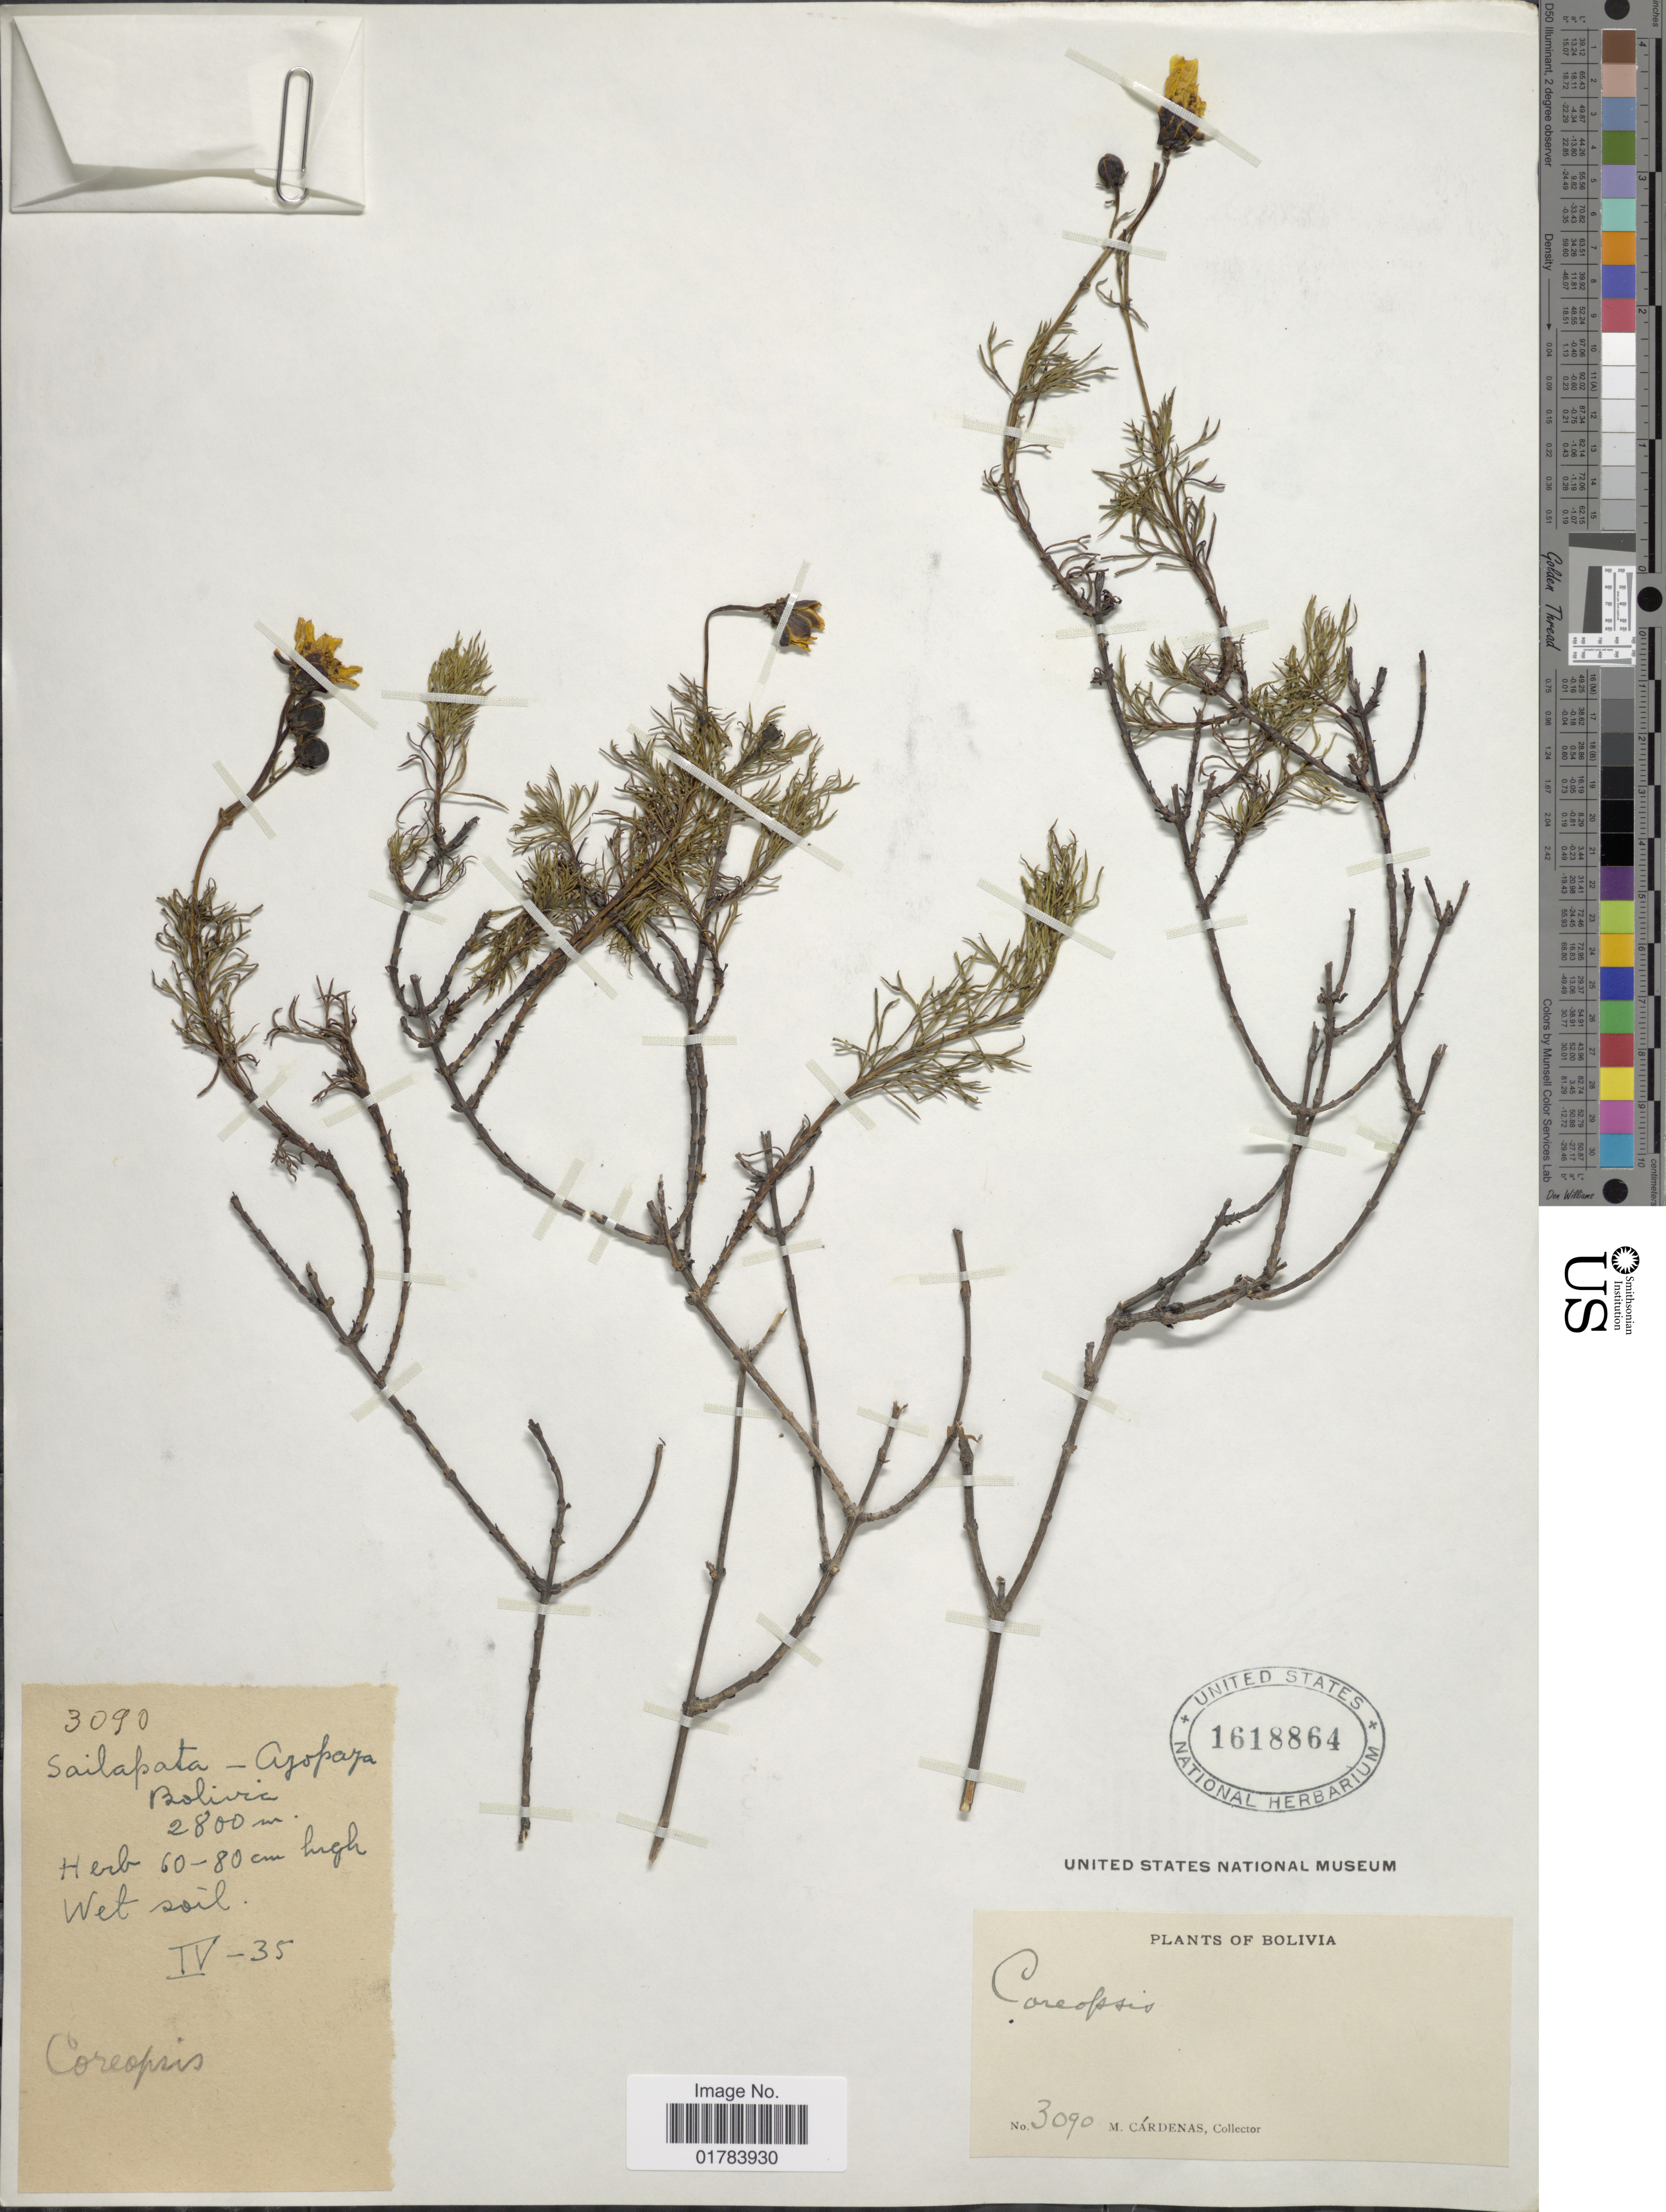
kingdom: Plantae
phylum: Tracheophyta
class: Magnoliopsida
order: Asterales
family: Asteraceae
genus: Coreopsis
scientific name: Coreopsis pickeringii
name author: A. Gray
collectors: M. Cárdenas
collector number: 3090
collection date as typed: Transcribed d/m/y: /4/35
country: Bolivia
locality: Sailapata-Ayopaya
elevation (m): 2800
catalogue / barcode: US 1618864